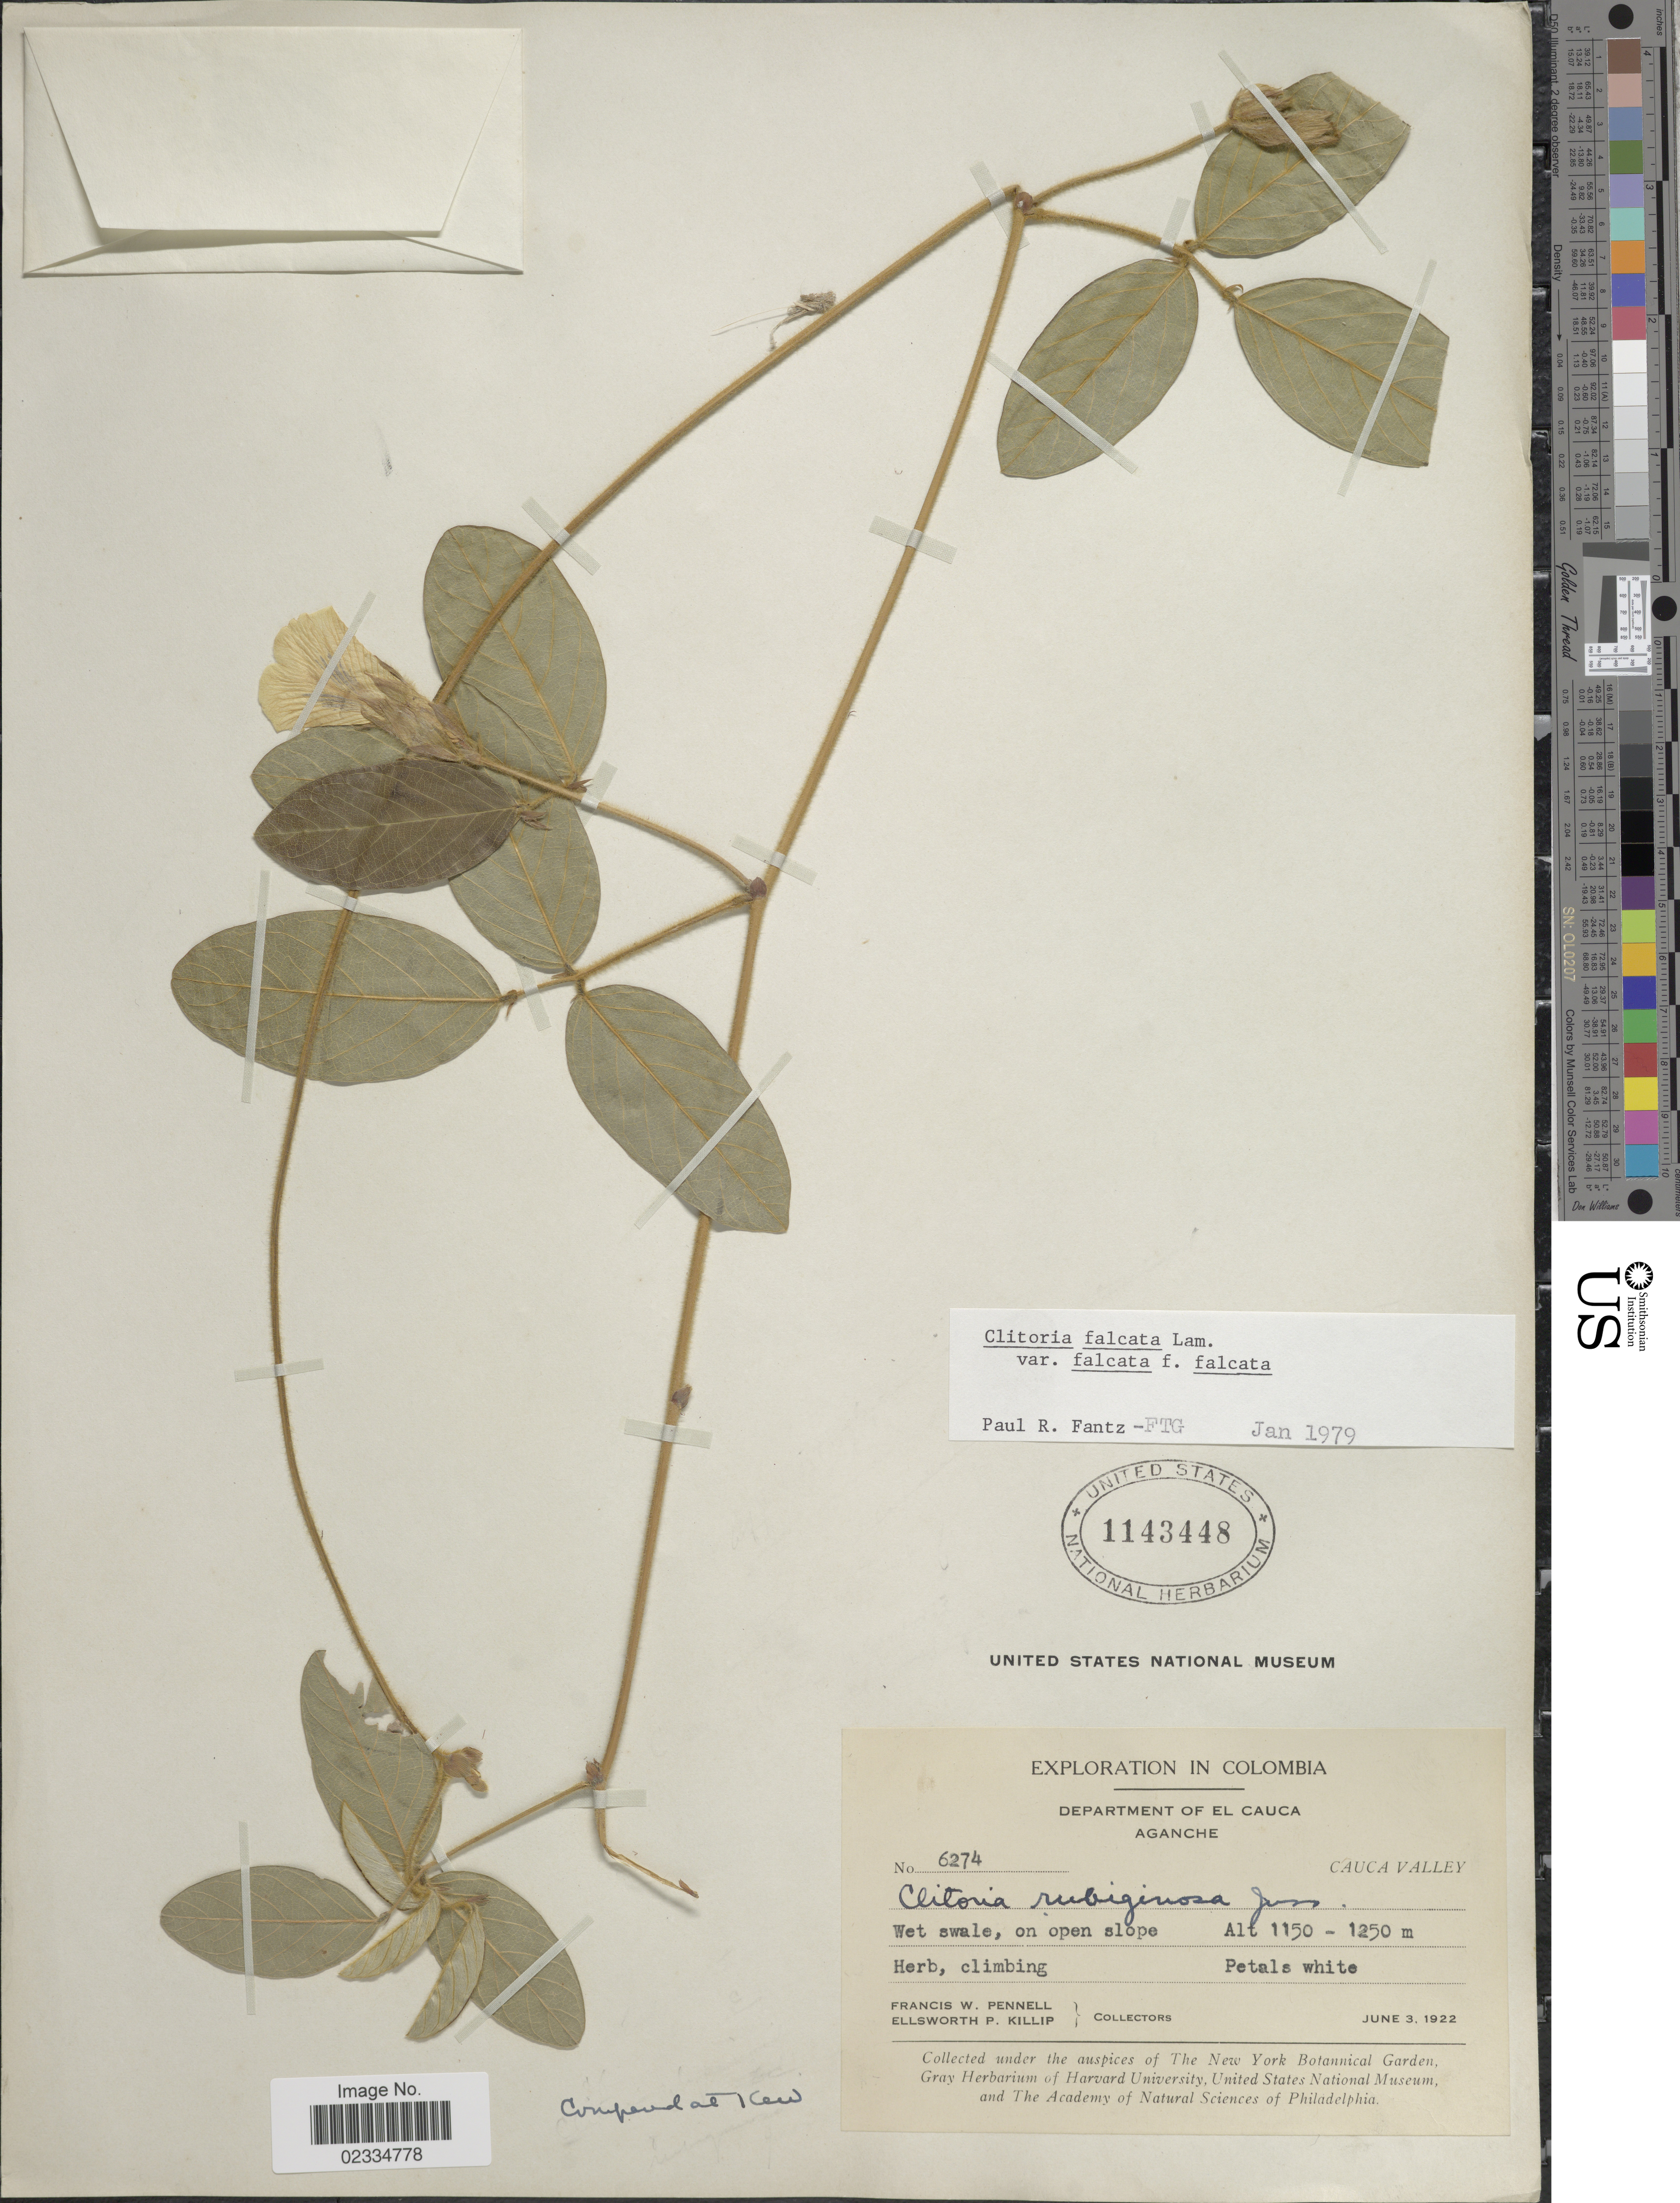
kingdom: Plantae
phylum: Tracheophyta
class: Magnoliopsida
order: Fabales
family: Fabaceae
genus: Clitoria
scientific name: Clitoria falcata var. falcata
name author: Lam.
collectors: F. W. Pennell & E. P. Killip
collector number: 6274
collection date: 1922-06-03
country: Colombia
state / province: Cauca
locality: Aganche, Cauca Valley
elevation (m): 1150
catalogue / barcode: US 1143448